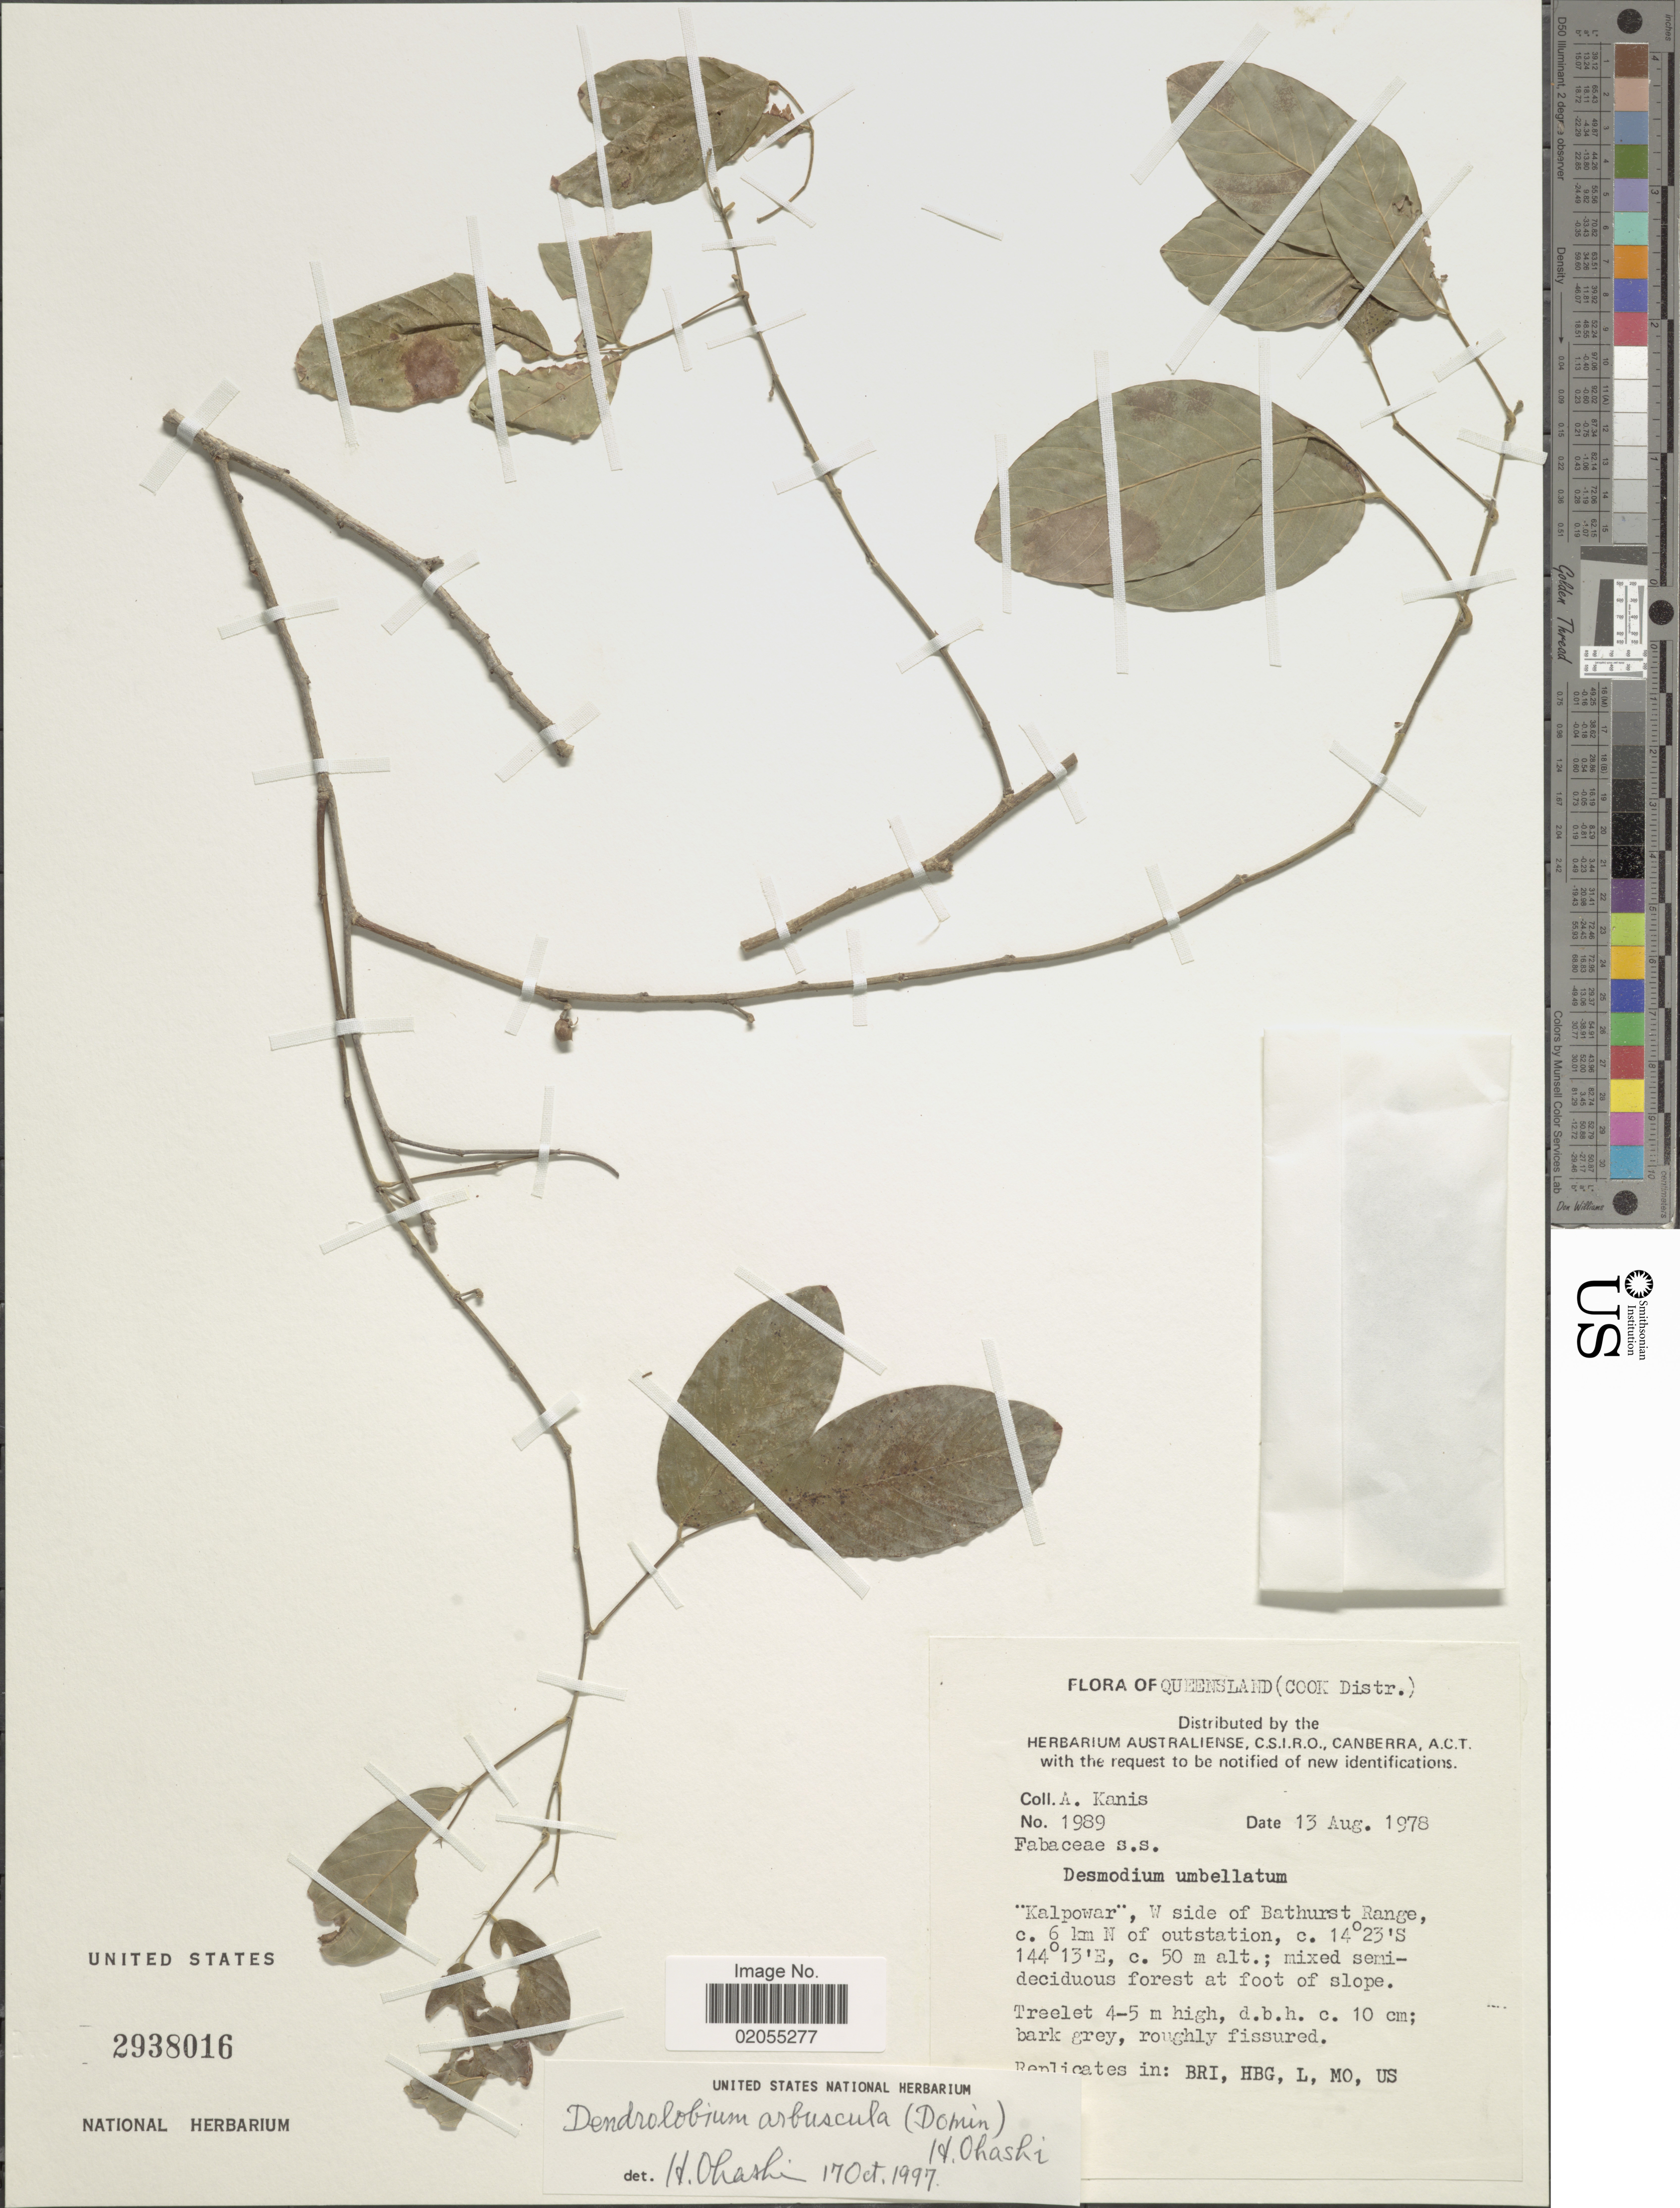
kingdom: Plantae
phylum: Tracheophyta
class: Magnoliopsida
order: Fabales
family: Fabaceae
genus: Dendrolobium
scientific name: Dendrolobium arbuscula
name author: (Domin) Ohashi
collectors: A. Kanis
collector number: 1989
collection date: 1978-08-23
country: Australia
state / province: Queensland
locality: Cook Distr., Kalpowar, W side of Bathurst Range, c. 6 km N of outstaion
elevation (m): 50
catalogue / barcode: US 2938016